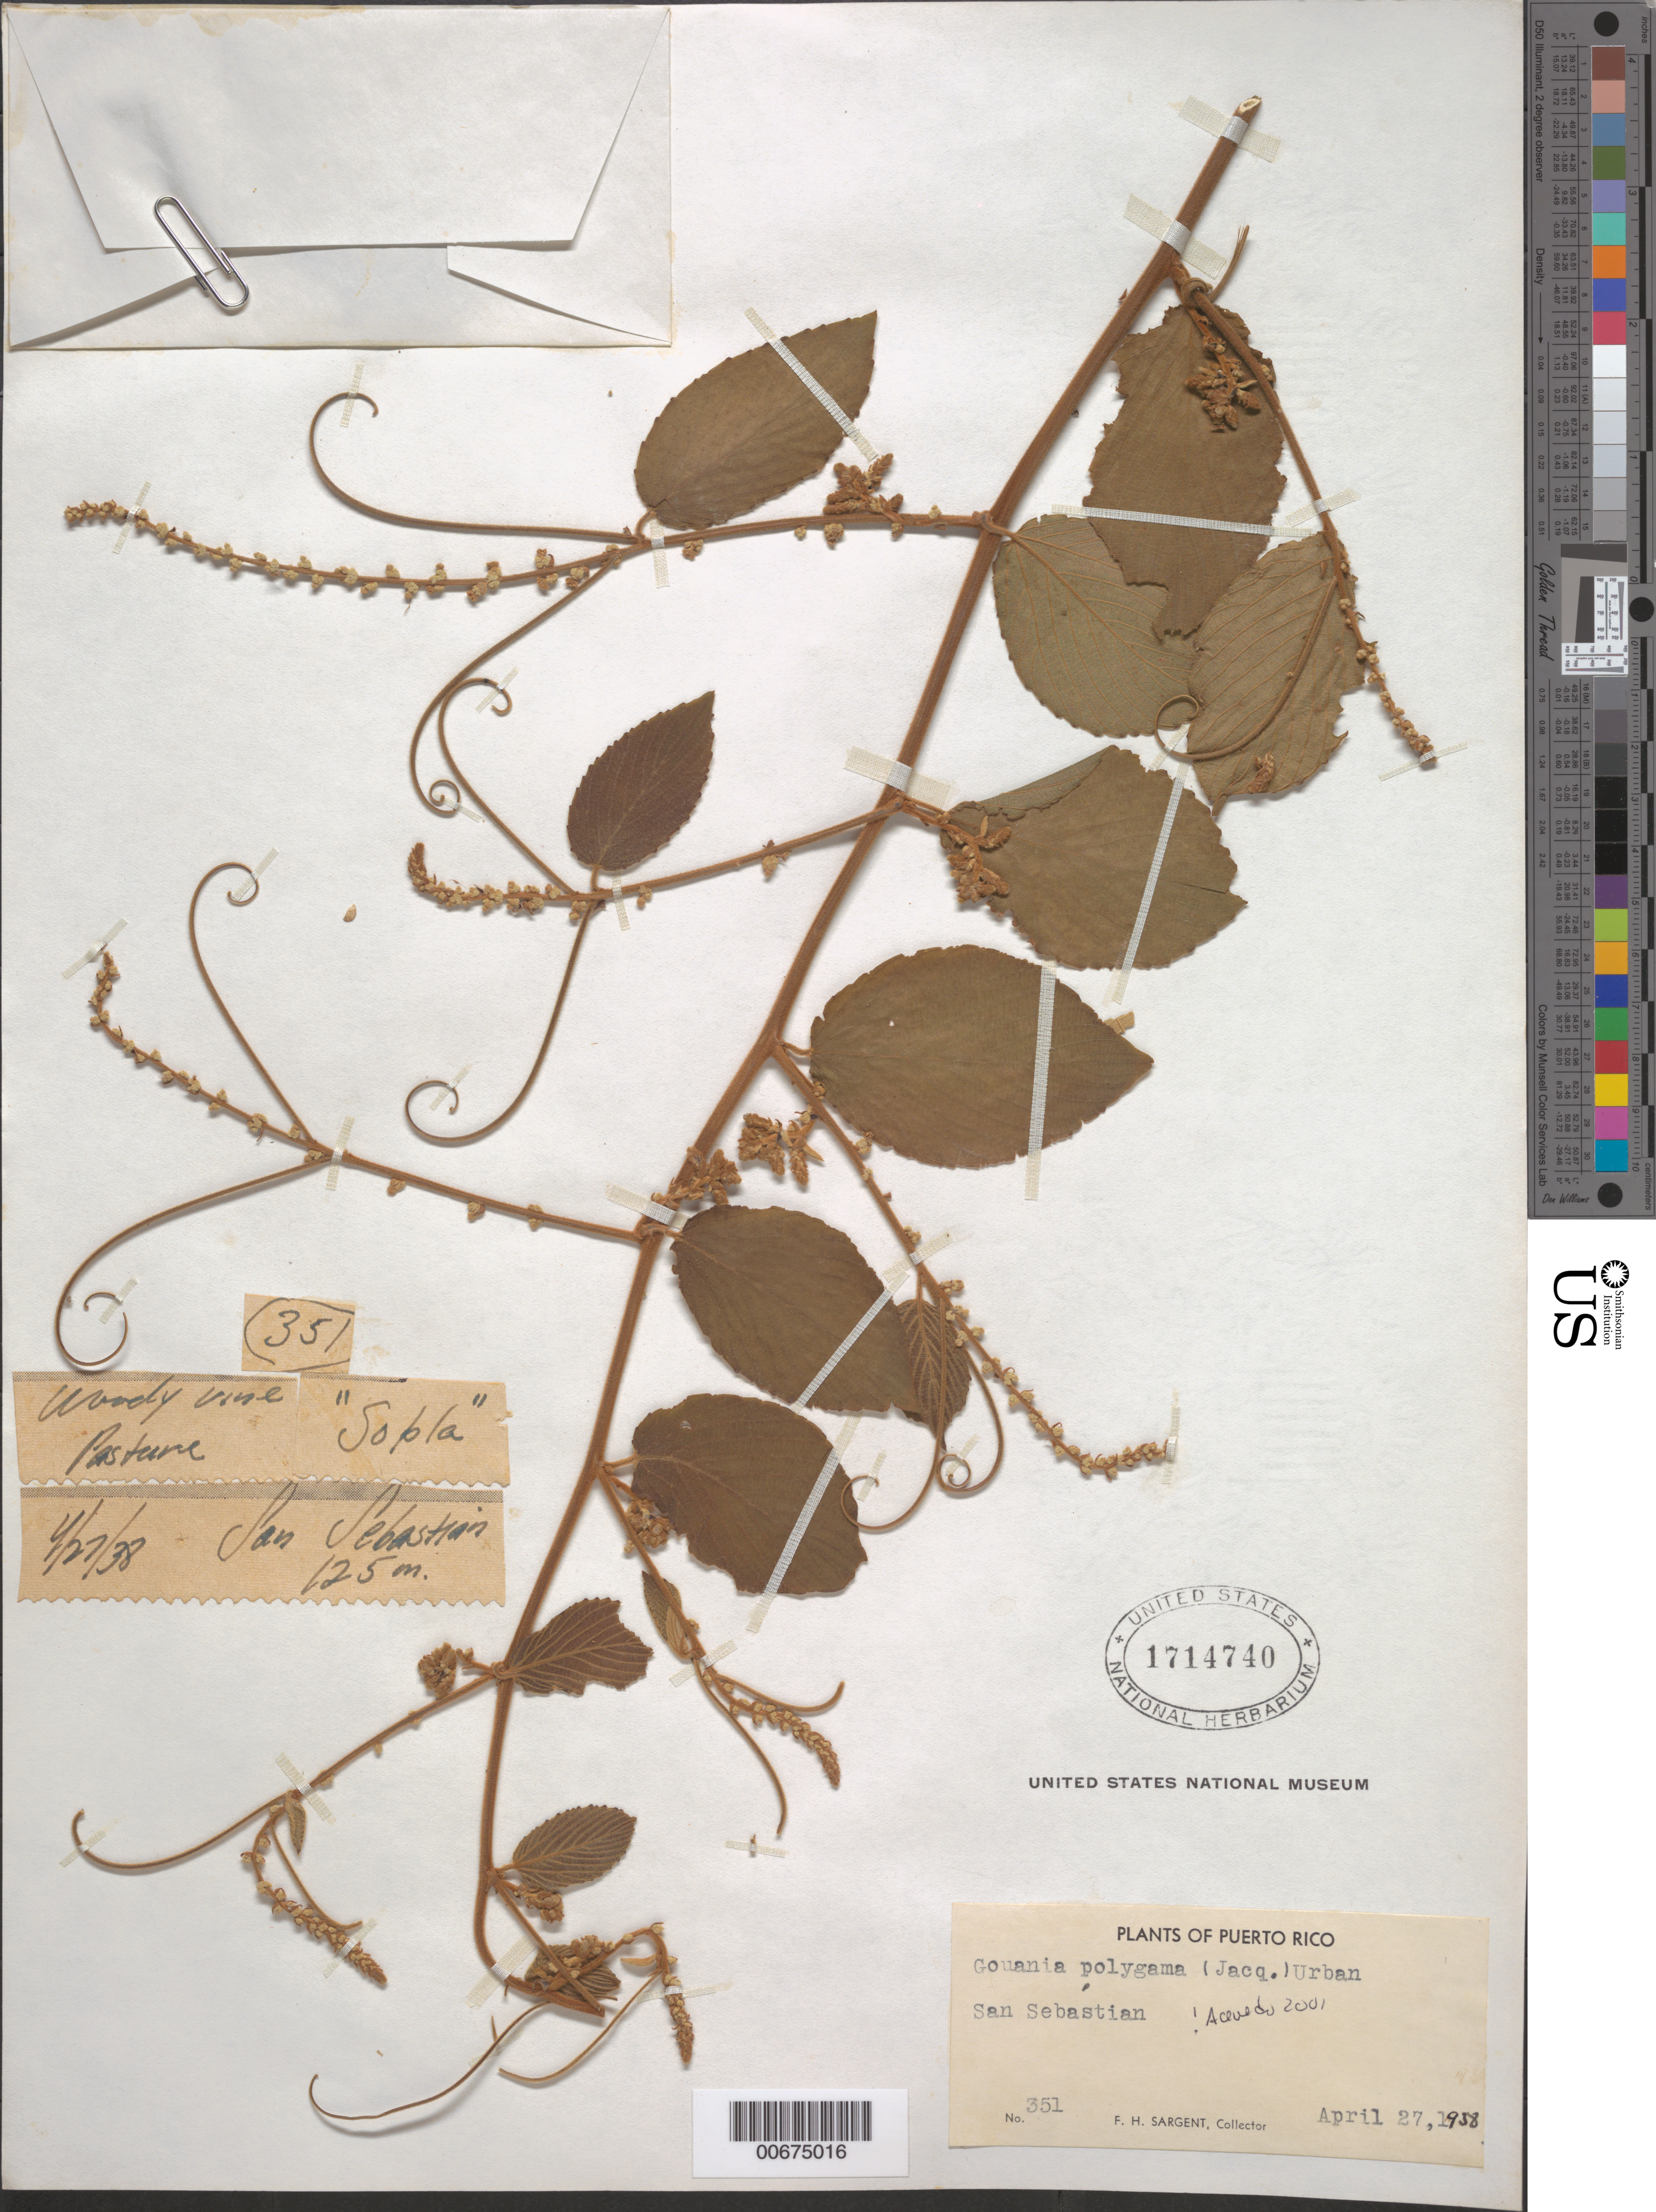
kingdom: Plantae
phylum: Tracheophyta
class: Magnoliopsida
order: Rosales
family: Rhamnaceae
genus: Gouania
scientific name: Gouania polygama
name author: (Jacq.) Urb.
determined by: Acevedo-Rodríguez, P., (BOT), Smithsonian Institution - National Museum of Natural History (UNITED STATES)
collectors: F. H. Sargent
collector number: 351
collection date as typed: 27 Apr 1958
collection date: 1958-04-27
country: Puerto Rico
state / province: San Sebastián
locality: San Sebastion.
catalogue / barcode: US 1714740